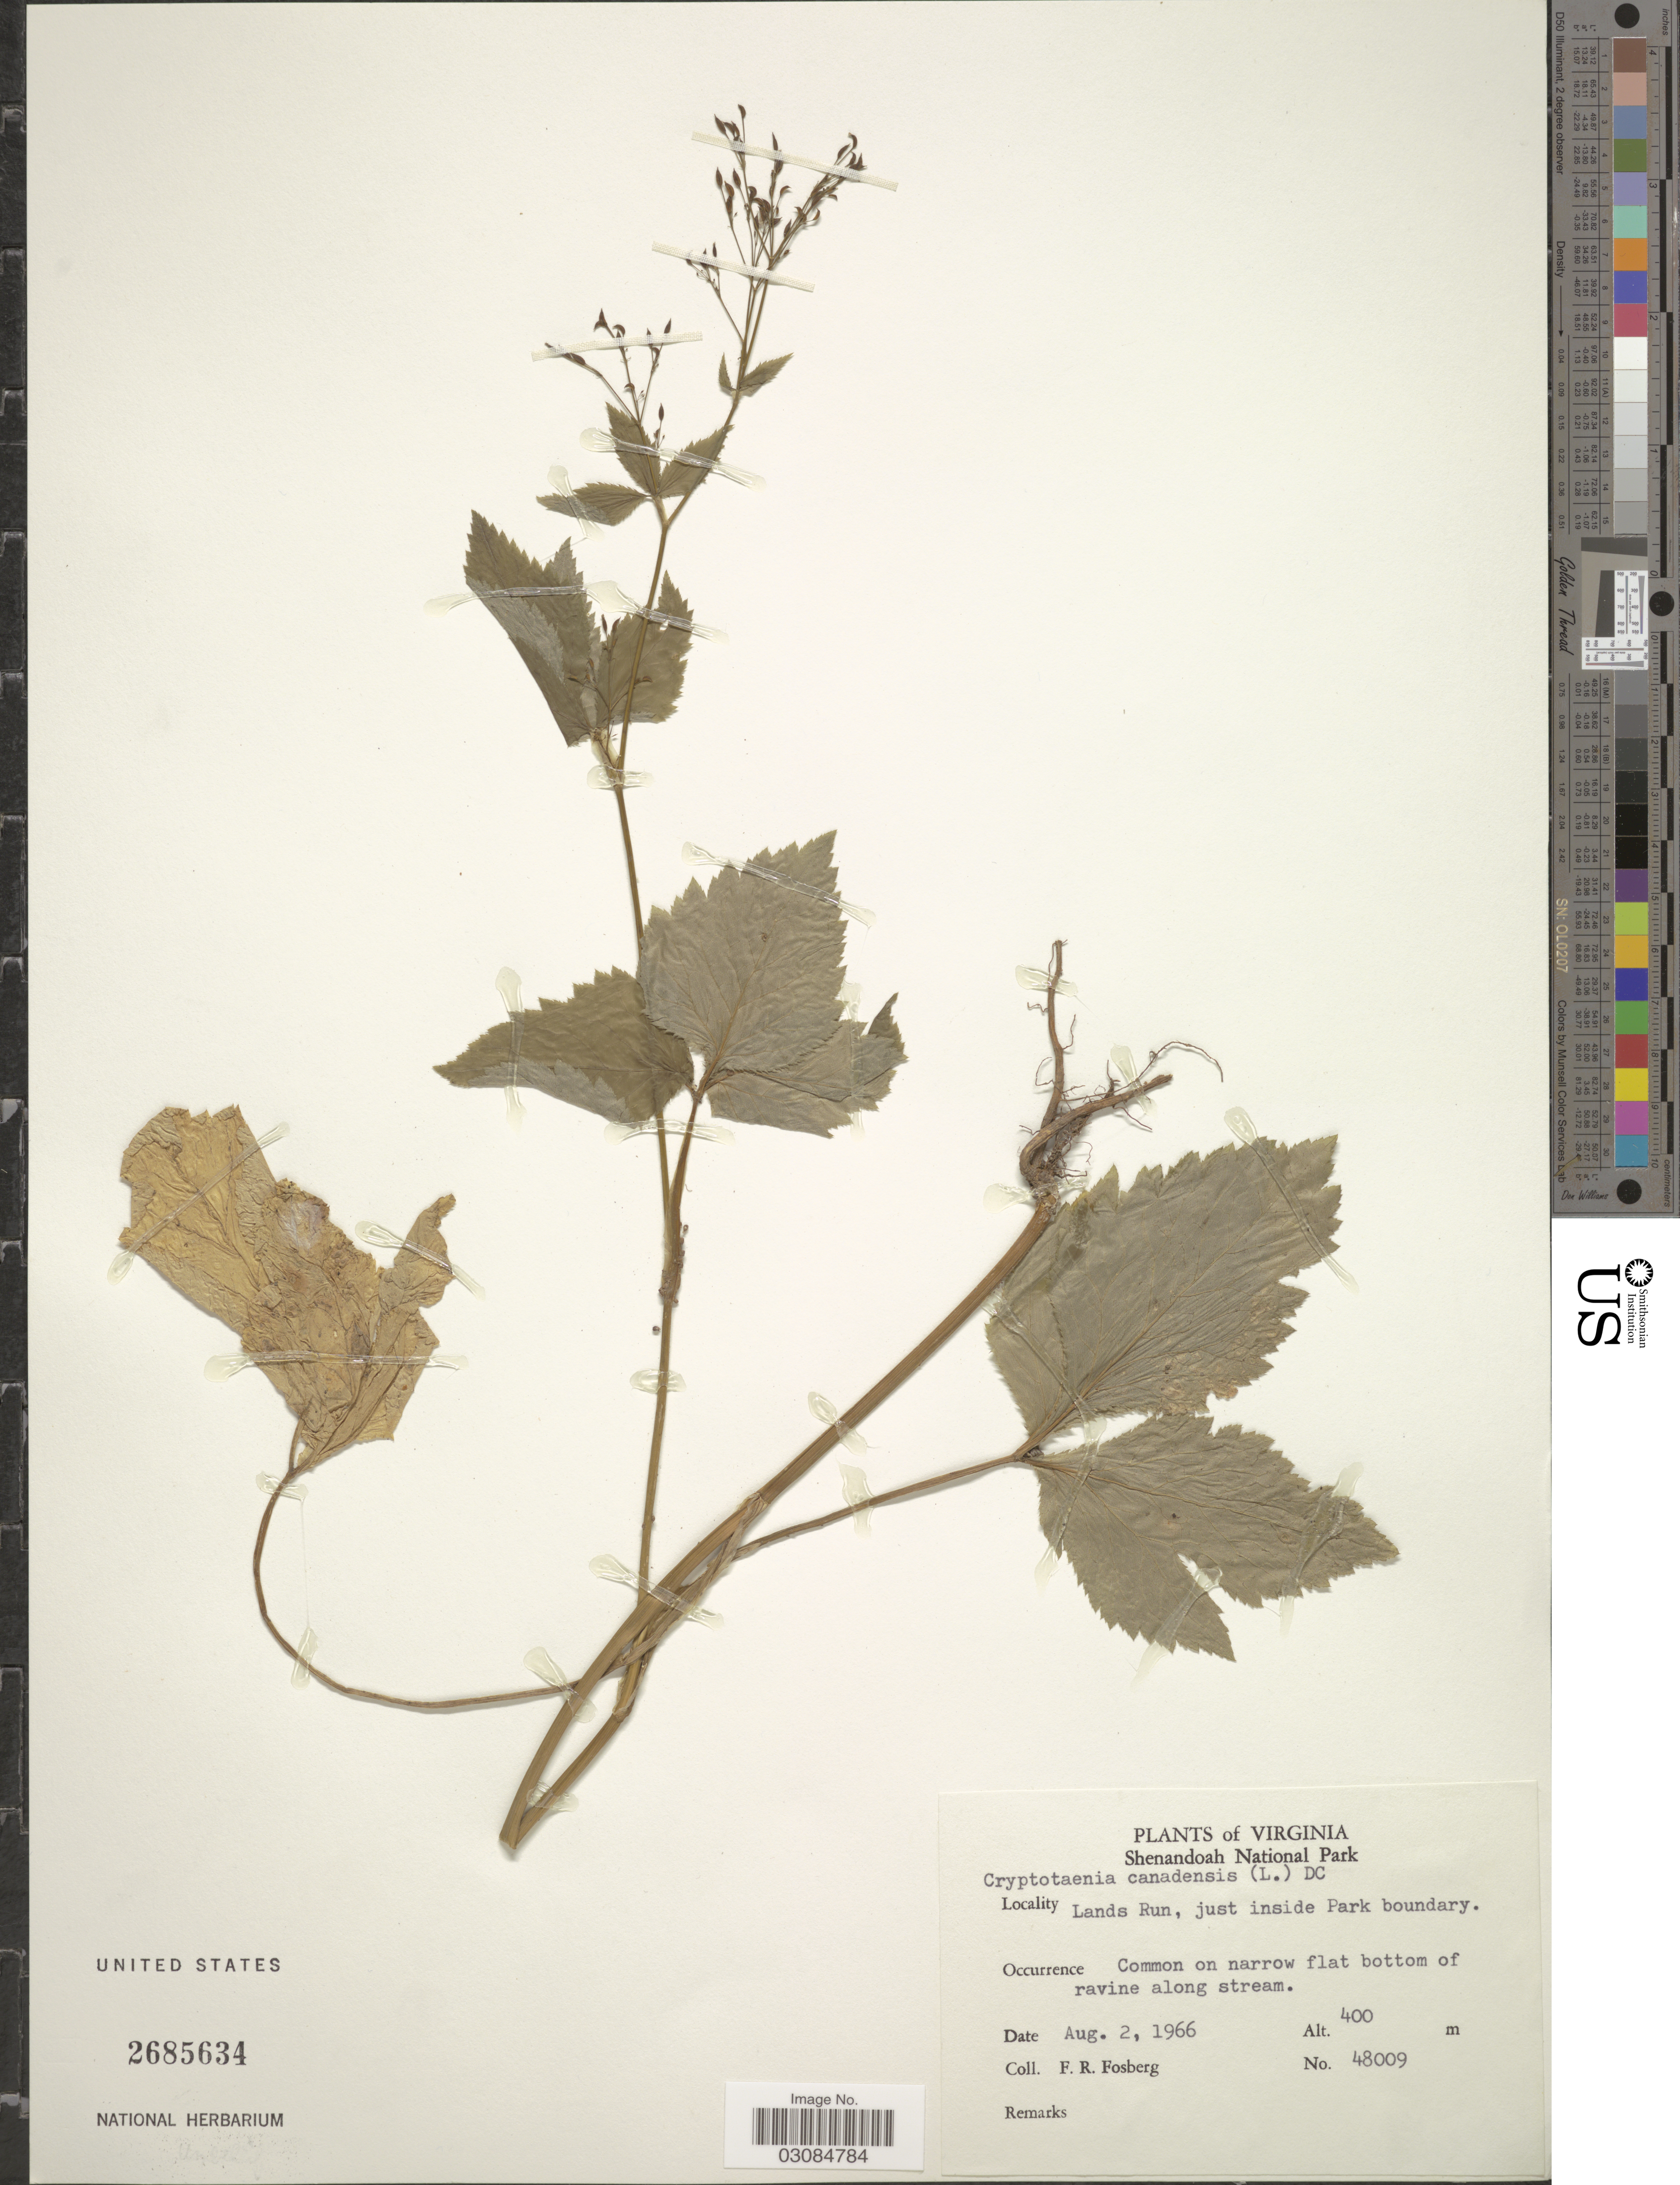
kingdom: Plantae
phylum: Tracheophyta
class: Magnoliopsida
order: Apiales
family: Apiaceae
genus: Cryptotaenia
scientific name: Cryptotaenia canadensis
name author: (L.) DC.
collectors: F. R. Fosberg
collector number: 48009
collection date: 1966-08-02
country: United States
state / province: Virginia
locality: Shenandoah National Park. Lands Run, just inside Park boundary.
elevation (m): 400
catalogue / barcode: US 2685634